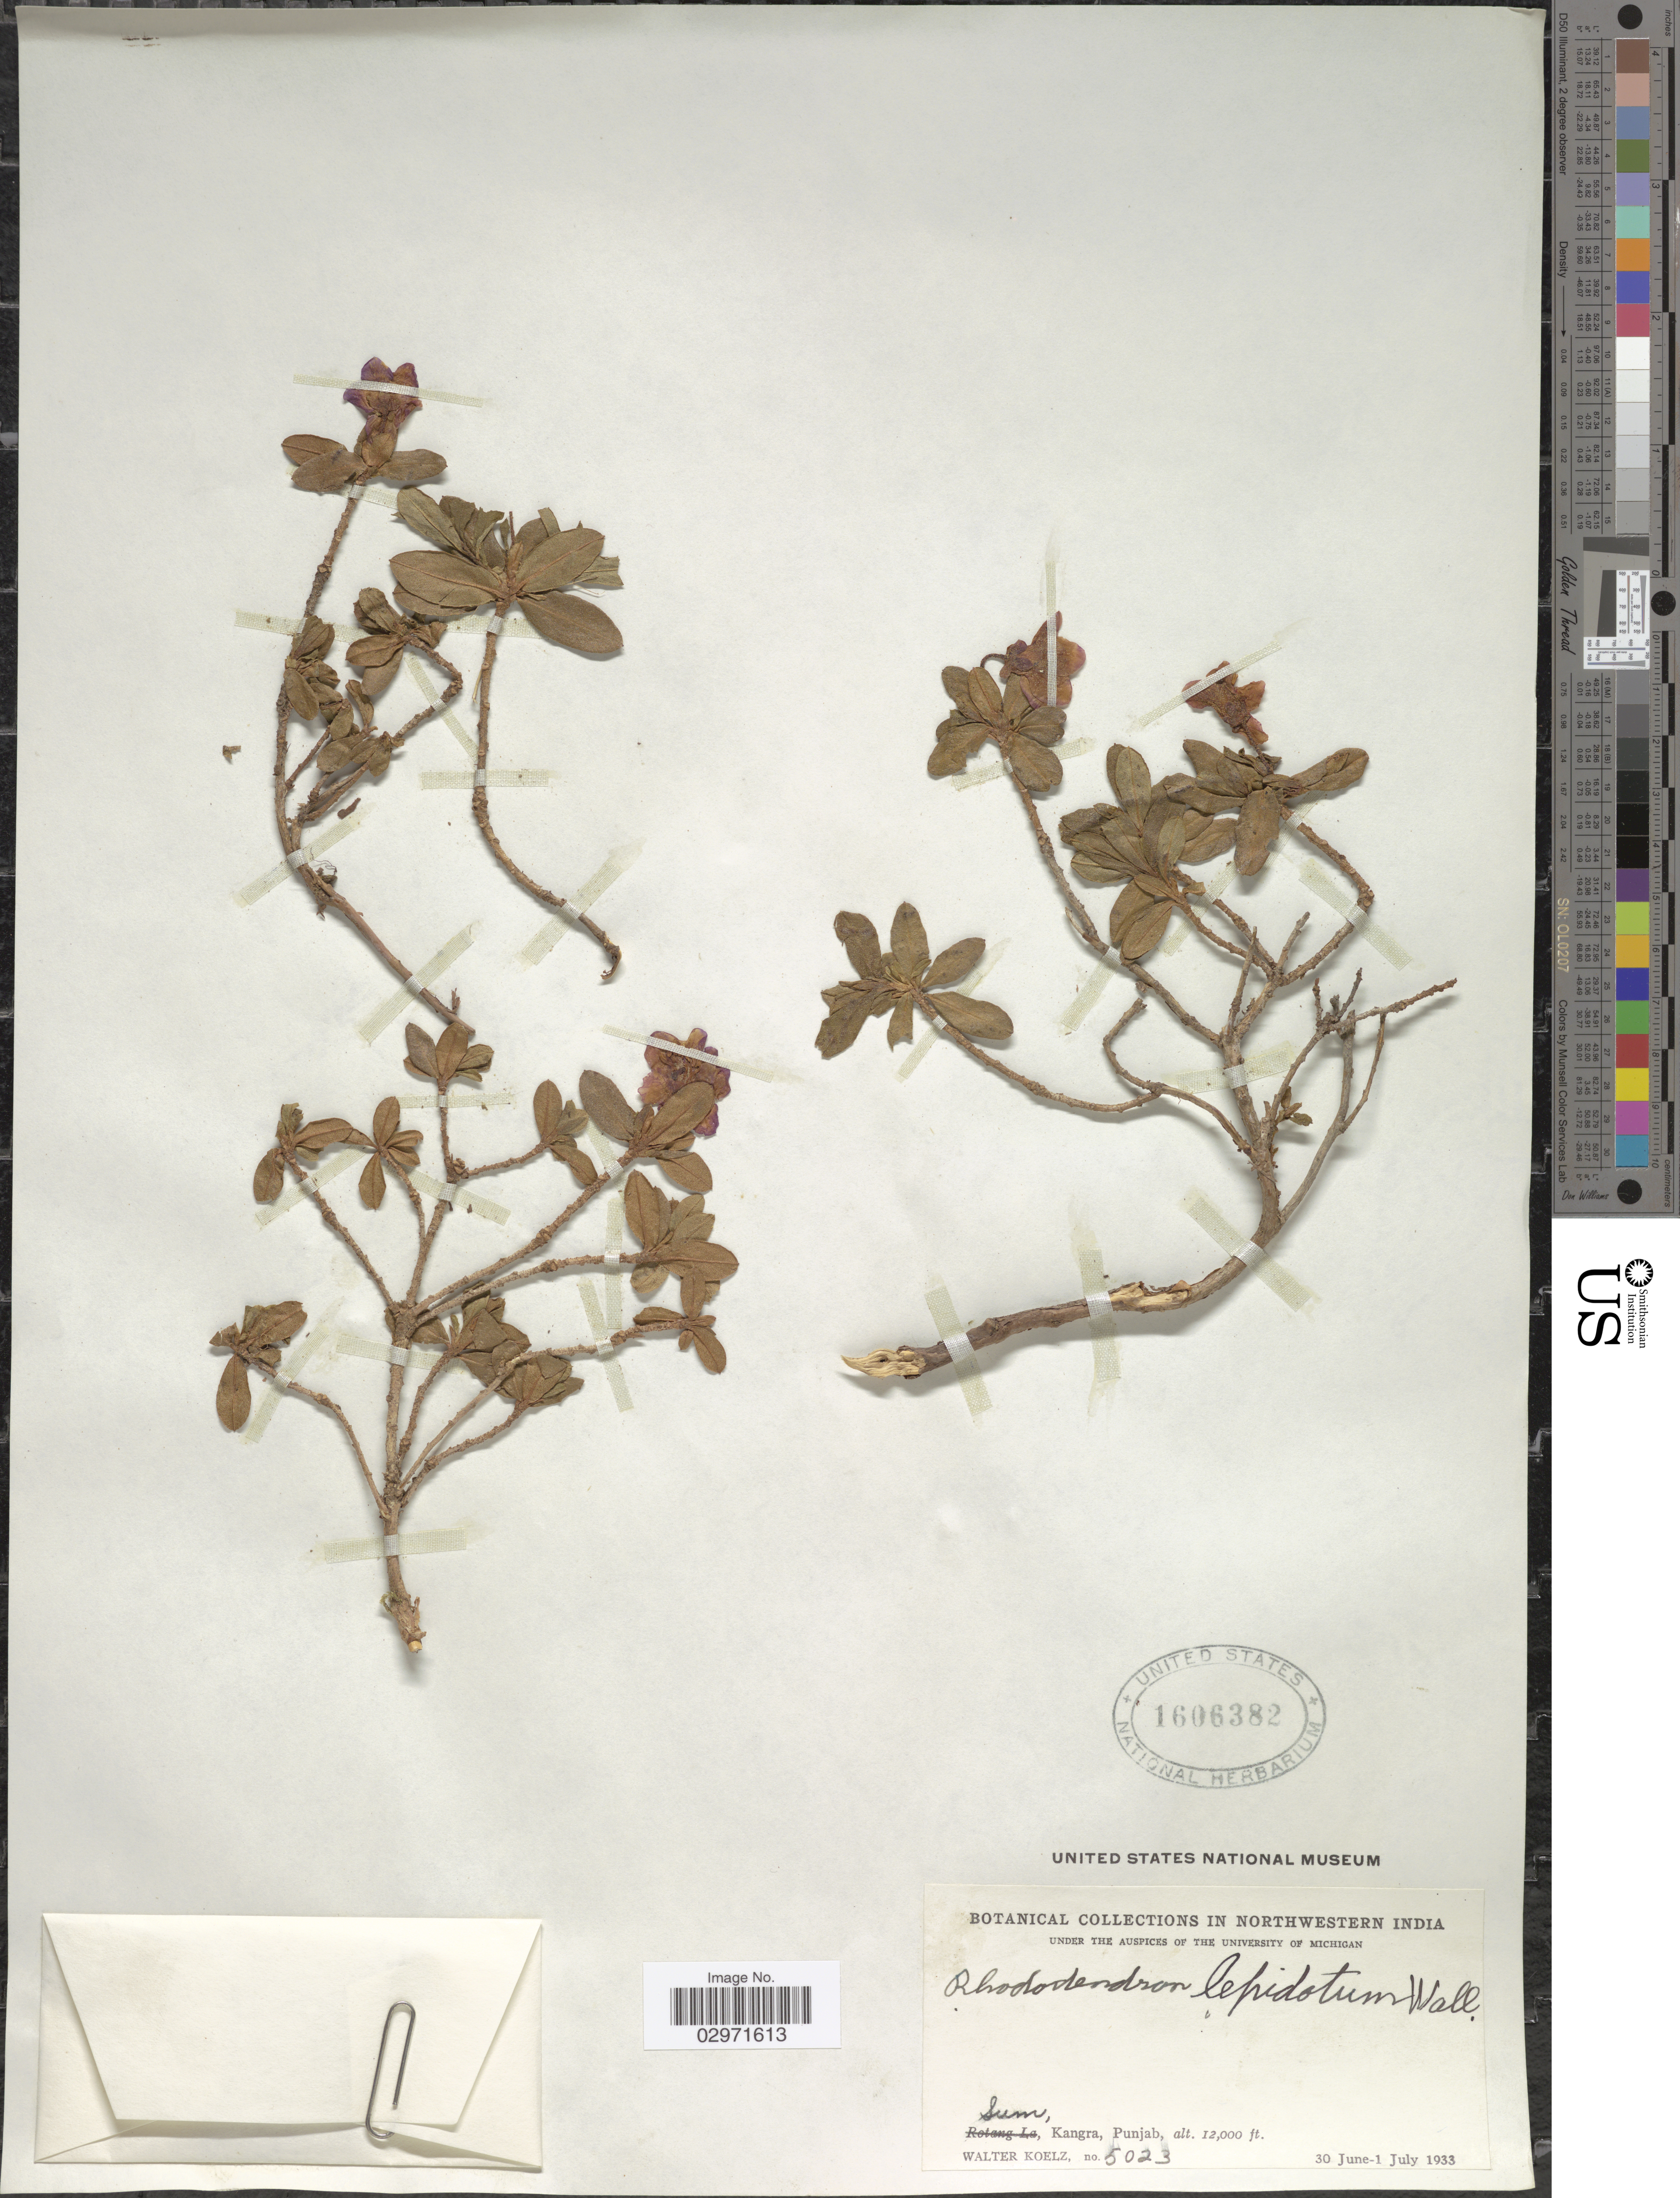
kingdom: Plantae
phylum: Tracheophyta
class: Magnoliopsida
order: Ericales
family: Ericaceae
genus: Rhododendron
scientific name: Rhododendron lepidotum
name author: Wall. ex G. Don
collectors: W. N. Koelz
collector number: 5023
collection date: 1933-06-30/1933-07-01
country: India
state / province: Punjab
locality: In Northwestern India. Sum, Kangra.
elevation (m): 3658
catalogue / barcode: US 1606382